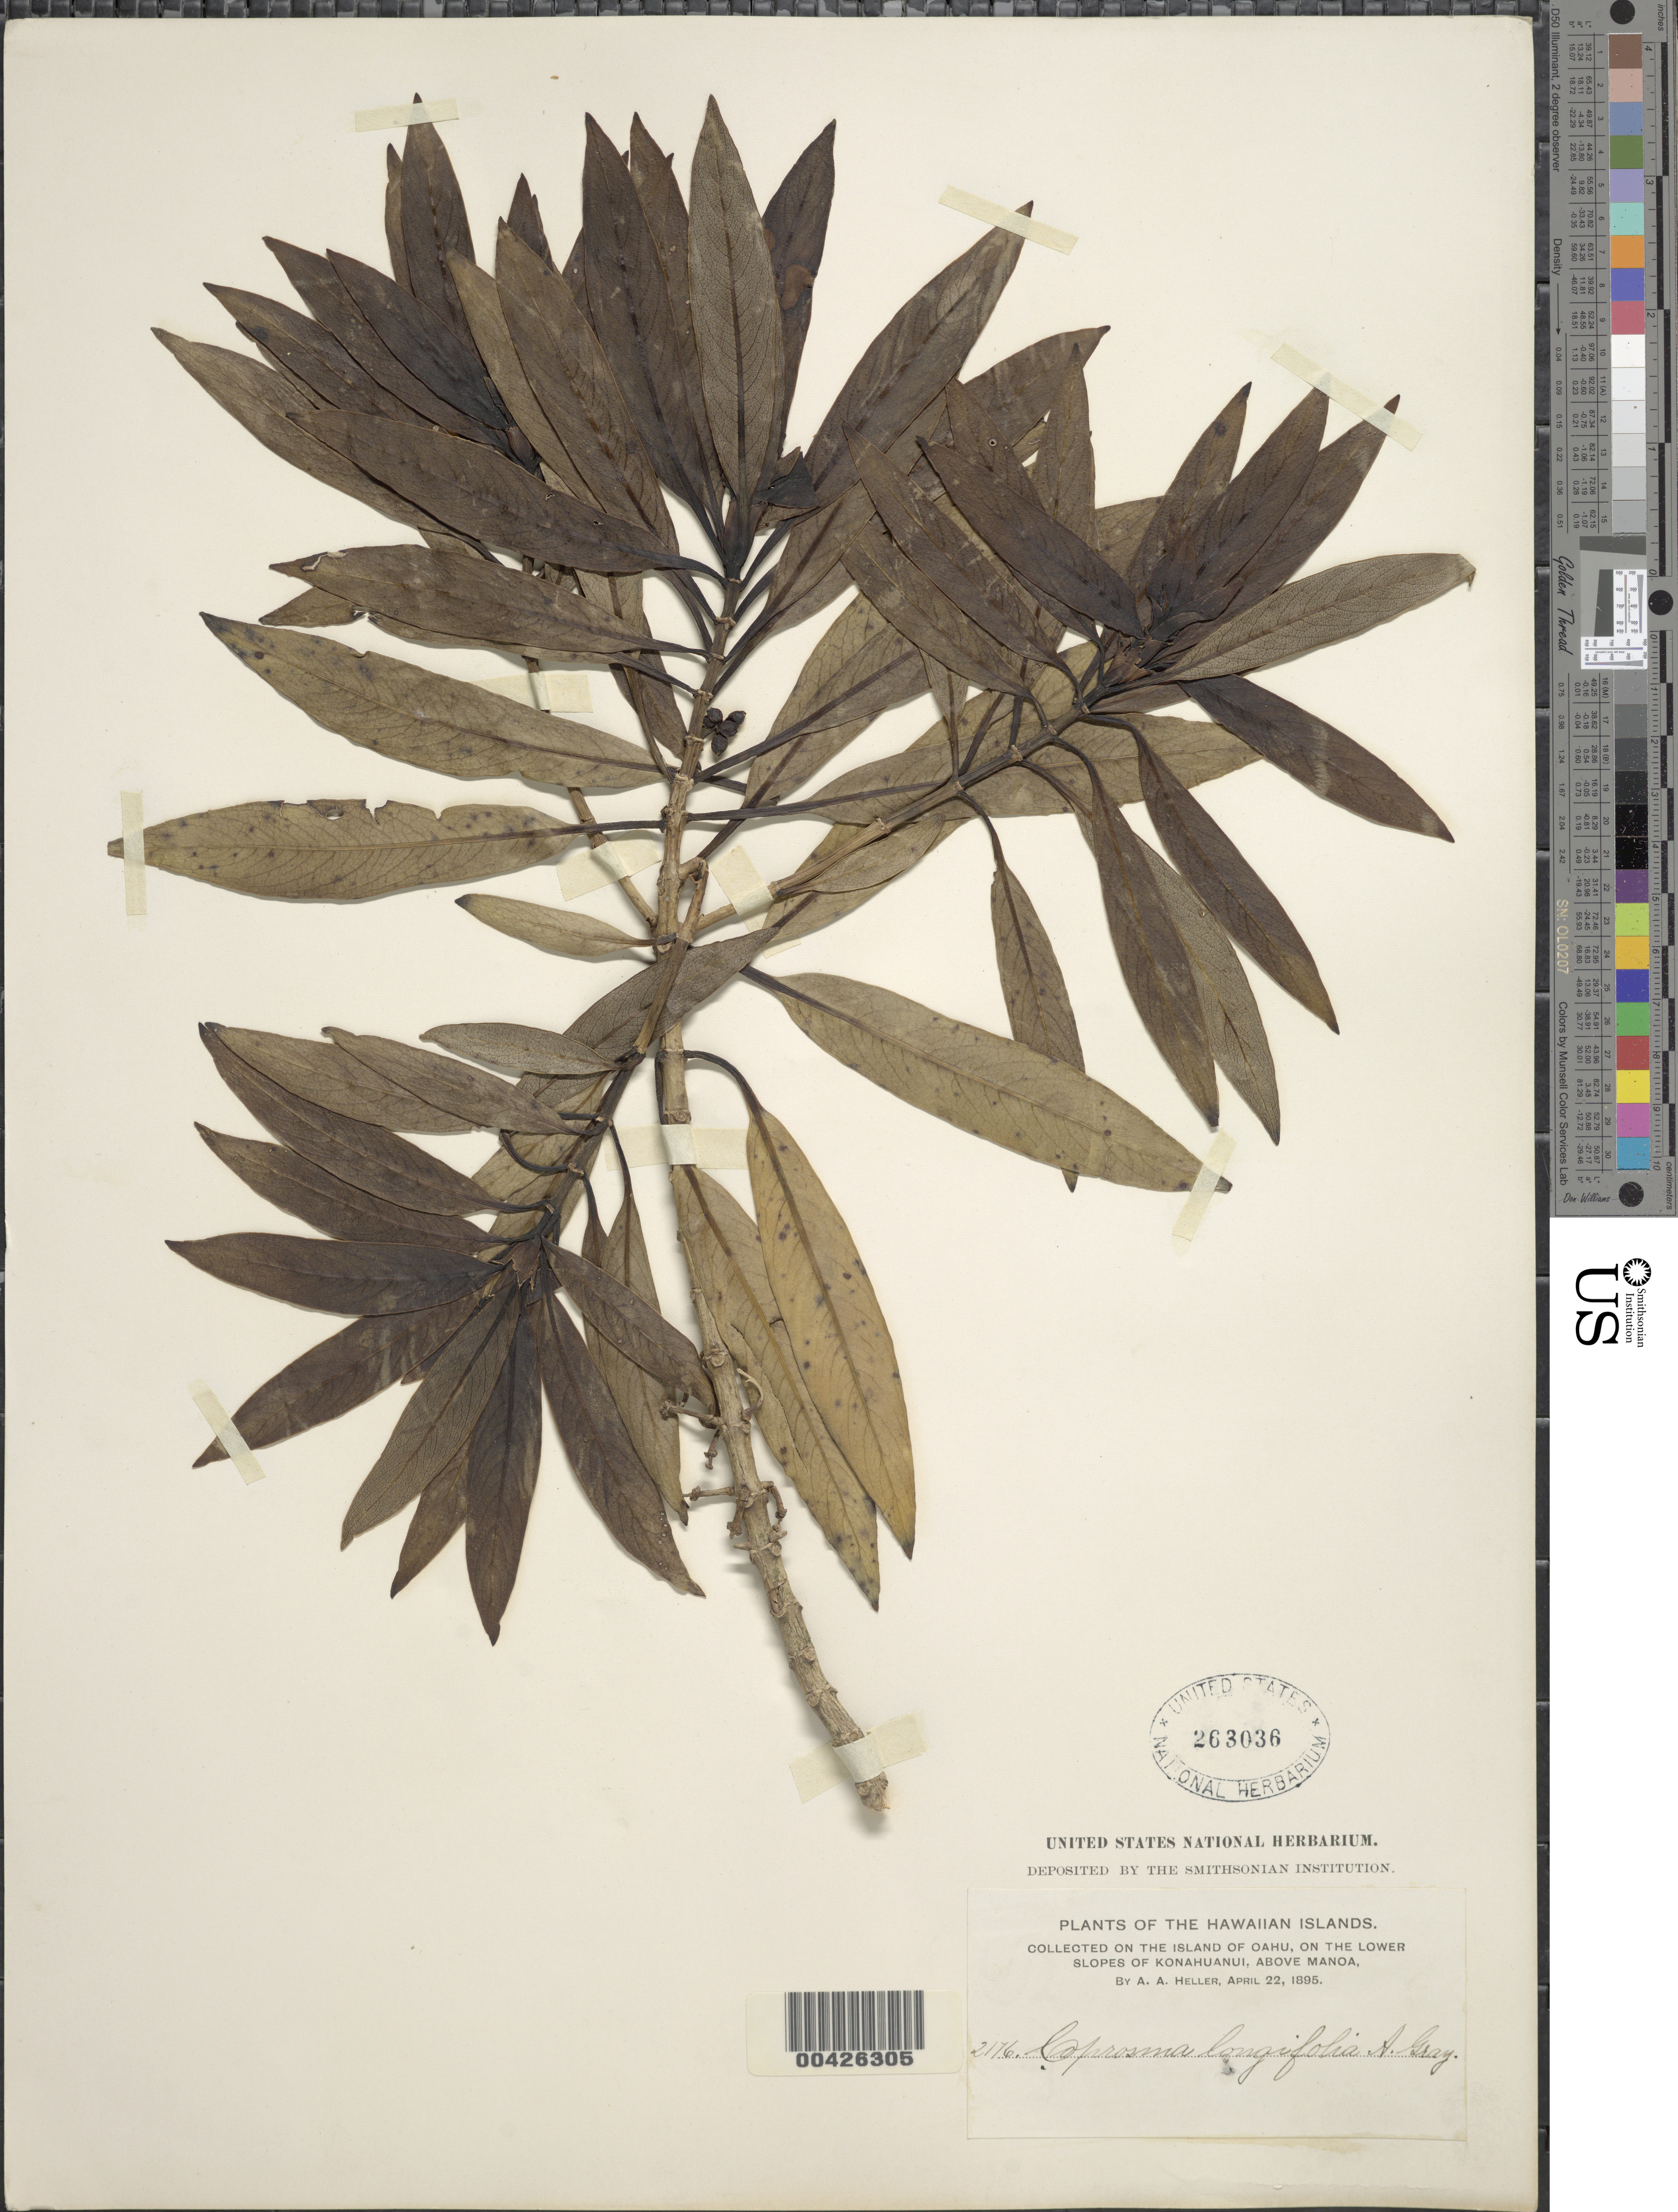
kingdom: Plantae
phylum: Tracheophyta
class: Magnoliopsida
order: Gentianales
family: Rubiaceae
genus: Coprosma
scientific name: Coprosma longifolia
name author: A. Gray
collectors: A. A. Heller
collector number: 2176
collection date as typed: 22 Apr 1895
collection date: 1895-04-22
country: United States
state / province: Hawaii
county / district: Honolulu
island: Oahu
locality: on the lower slopes of Konahuanui, above Manoa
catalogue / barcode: US 263036